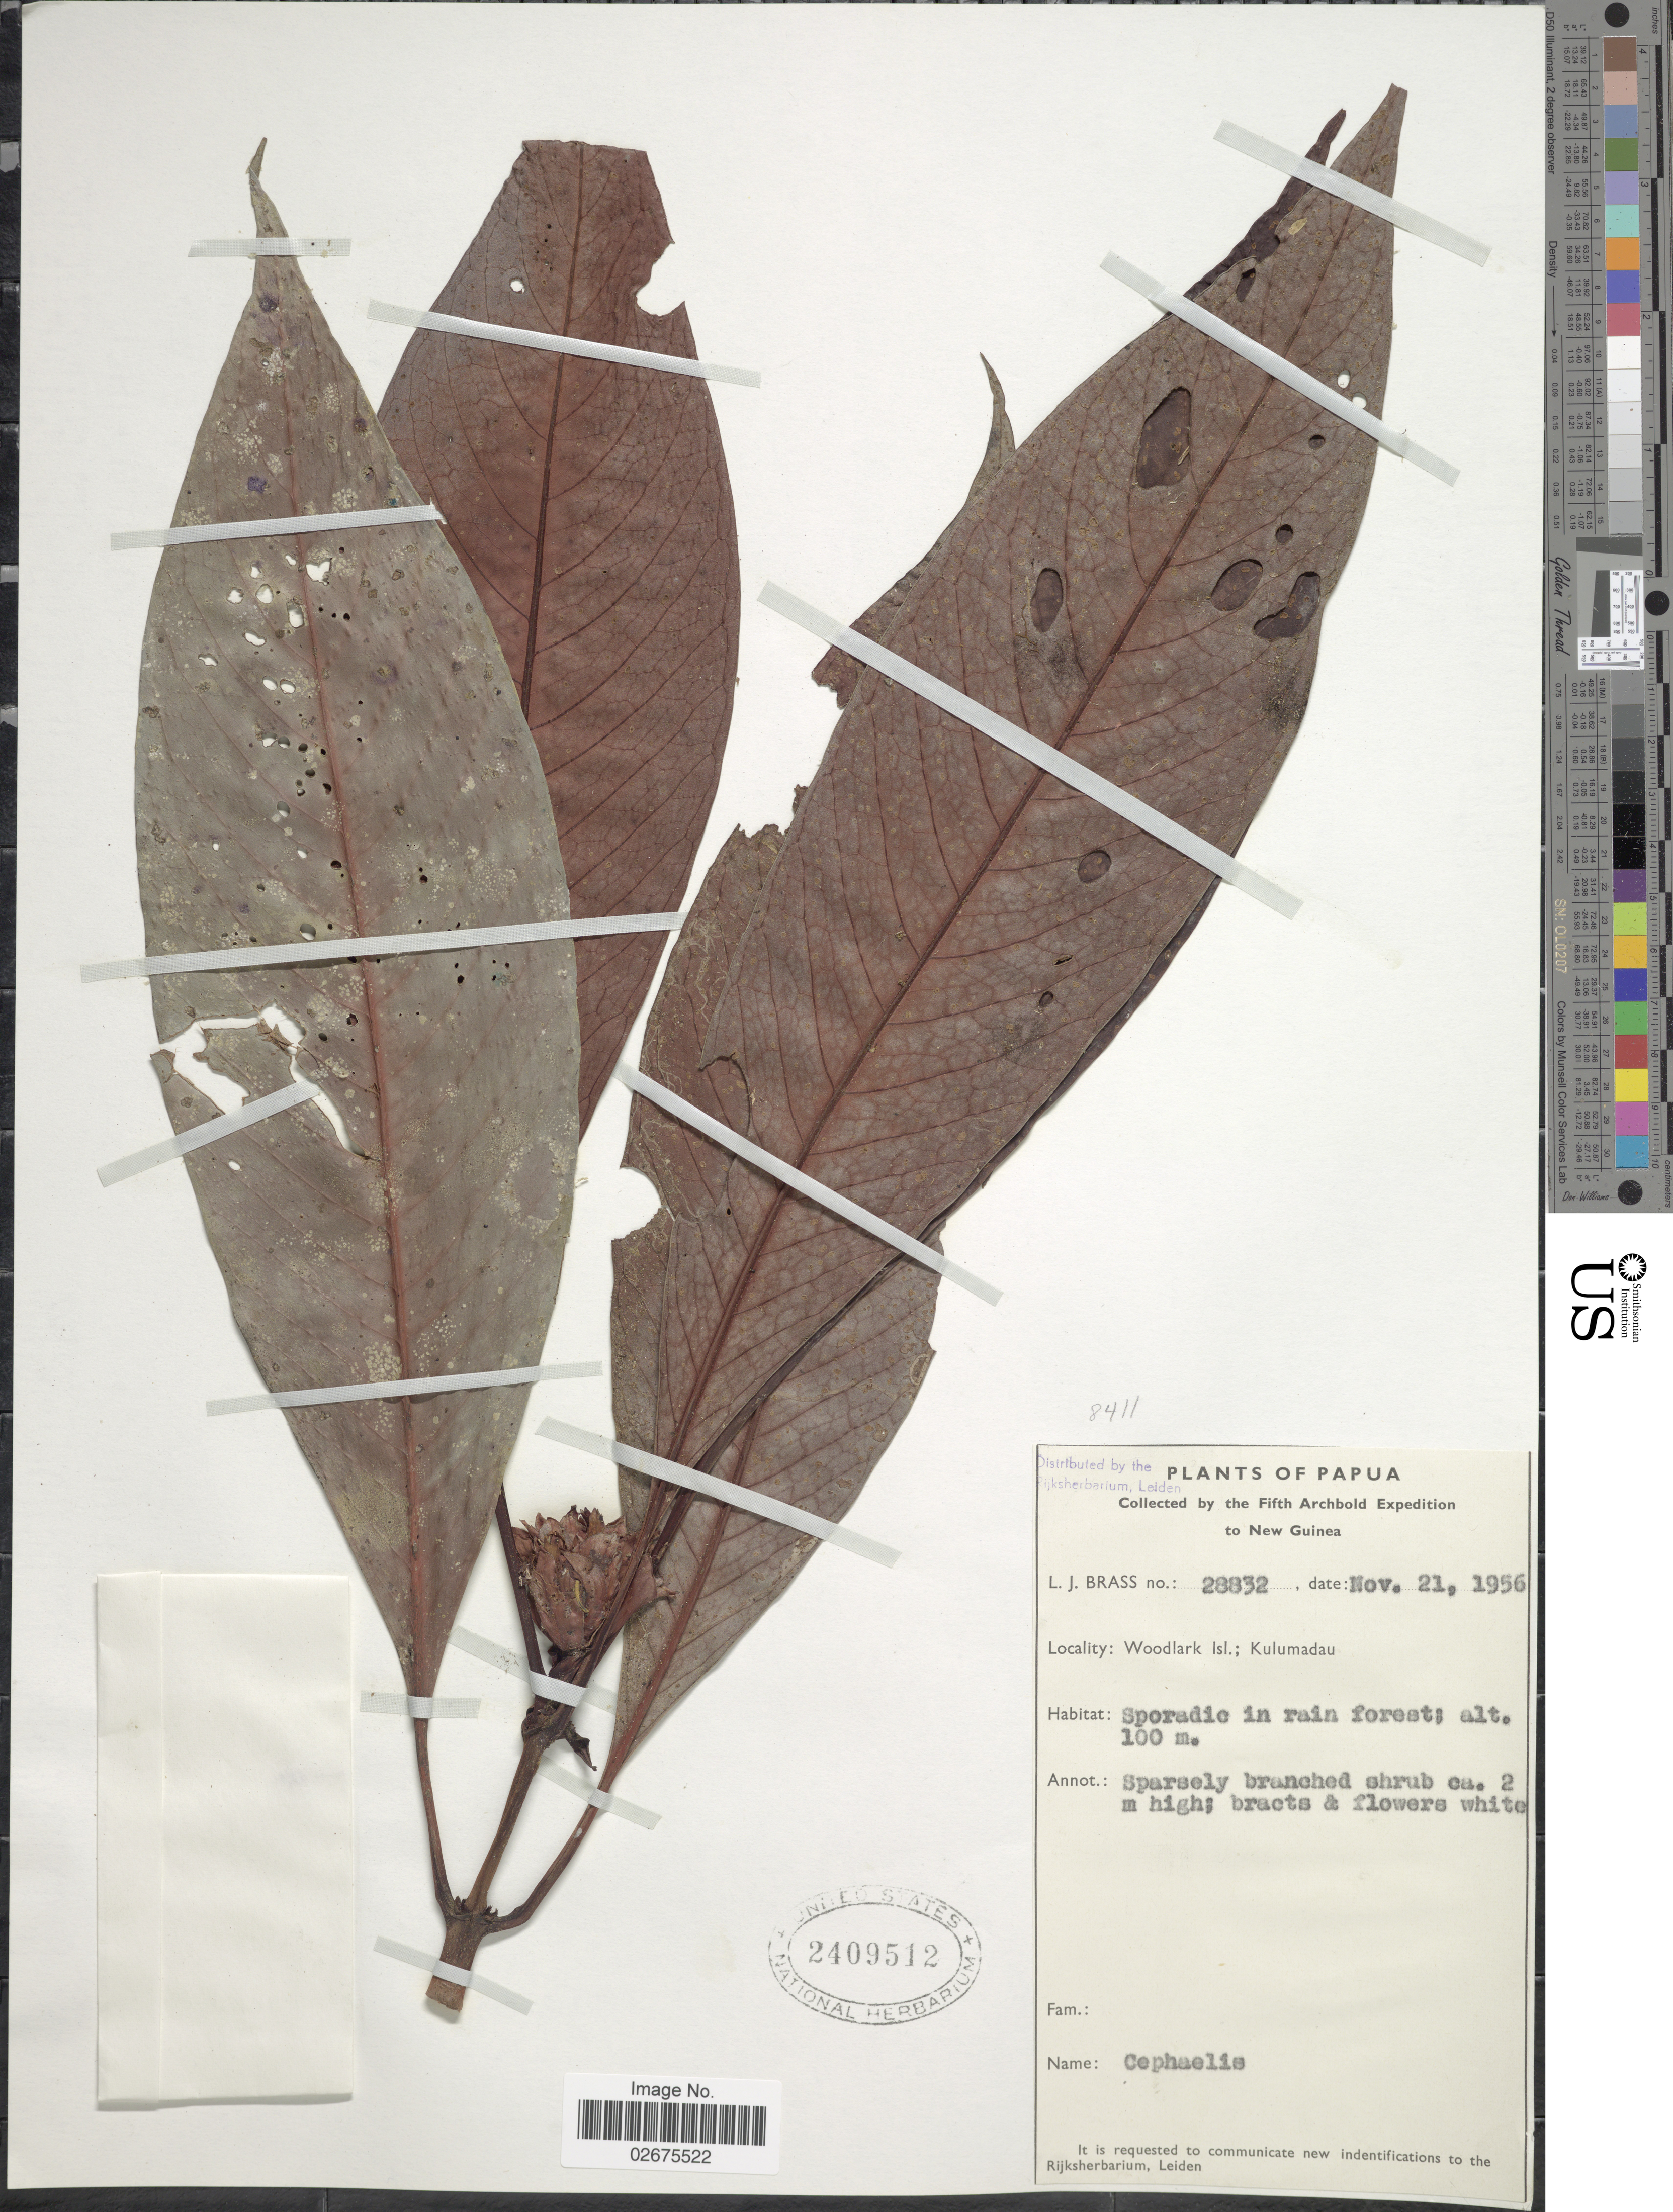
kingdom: Plantae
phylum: Tracheophyta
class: Magnoliopsida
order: Gentianales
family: Rubiaceae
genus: Cephaelis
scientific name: Cephaelis sp.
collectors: L. J. Brass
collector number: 28832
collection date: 1956-11-21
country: Papua New Guinea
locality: Woodlark Isl.; Kulumadau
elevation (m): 100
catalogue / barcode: US 2409512